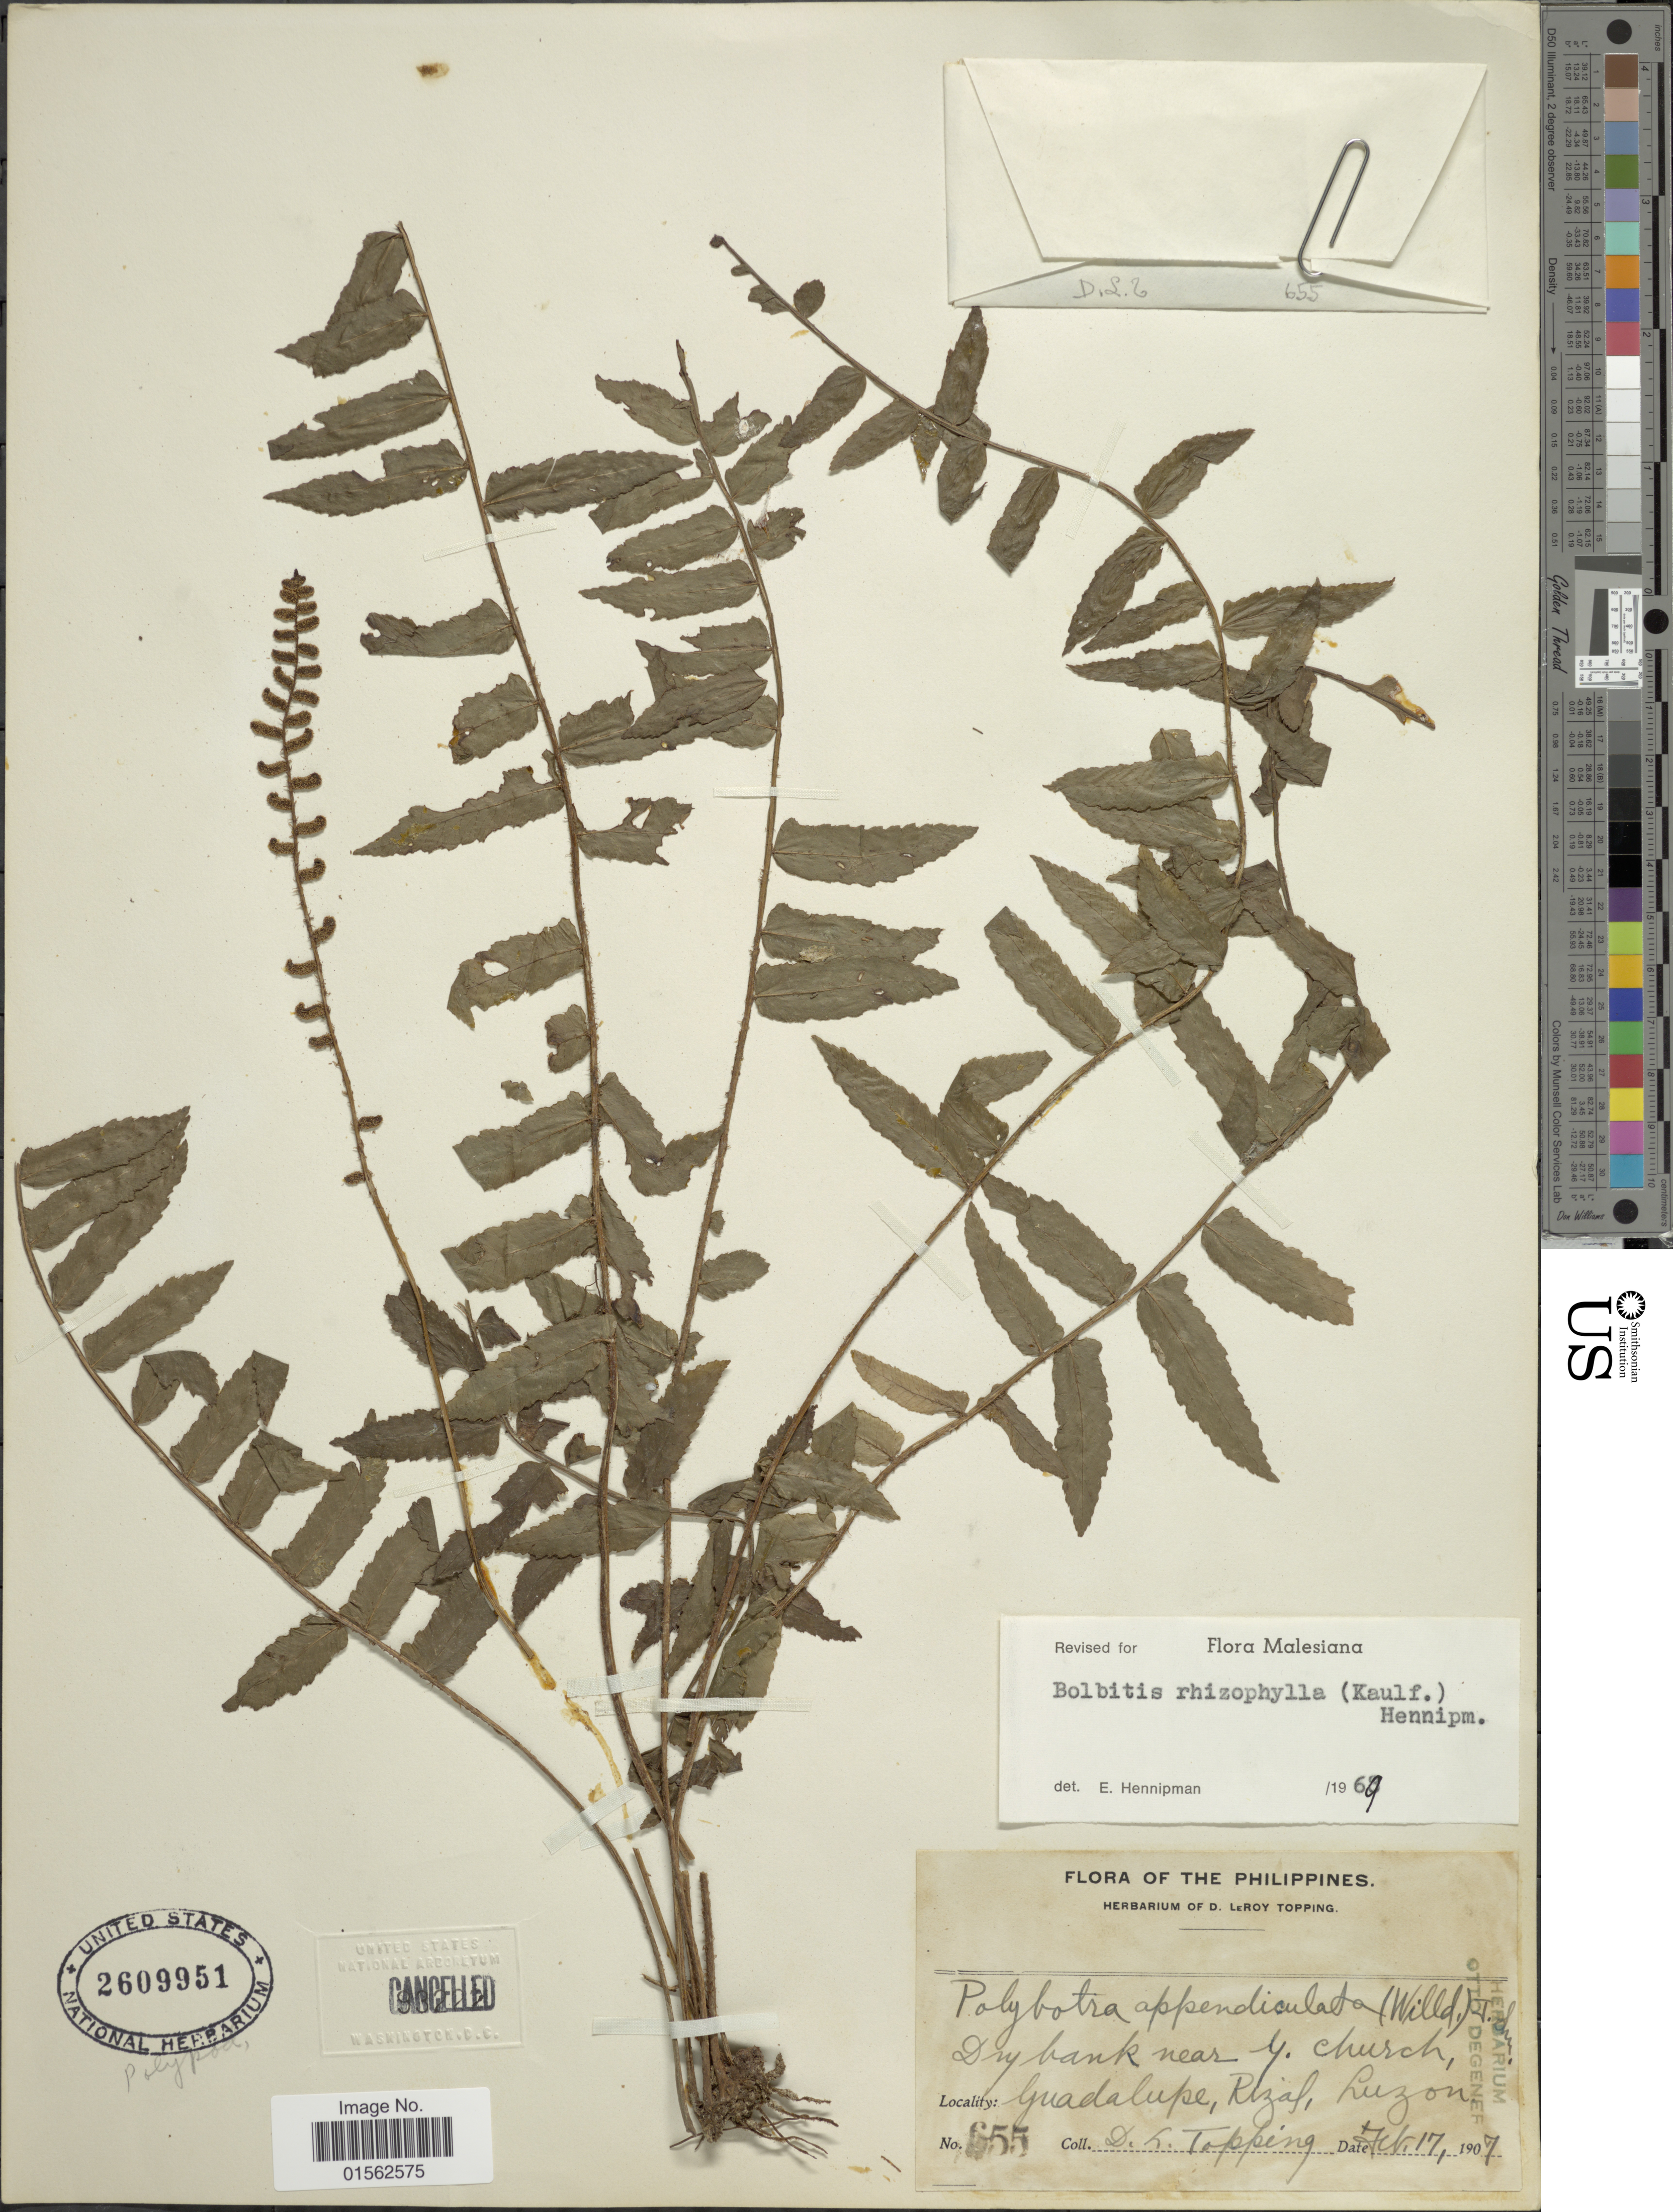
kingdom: Plantae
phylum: Tracheophyta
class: Polypodiopsida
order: Polypodiales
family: Dryopteridaceae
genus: Bolbitis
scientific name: Bolbitis rhizophylla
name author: (Kaulf.) Hennipman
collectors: D. L. Topping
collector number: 655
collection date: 1907-02-17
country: Philippines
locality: Philippines, Dry bank near church, Guadalupe, Rizal, Luzon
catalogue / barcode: US 2609951